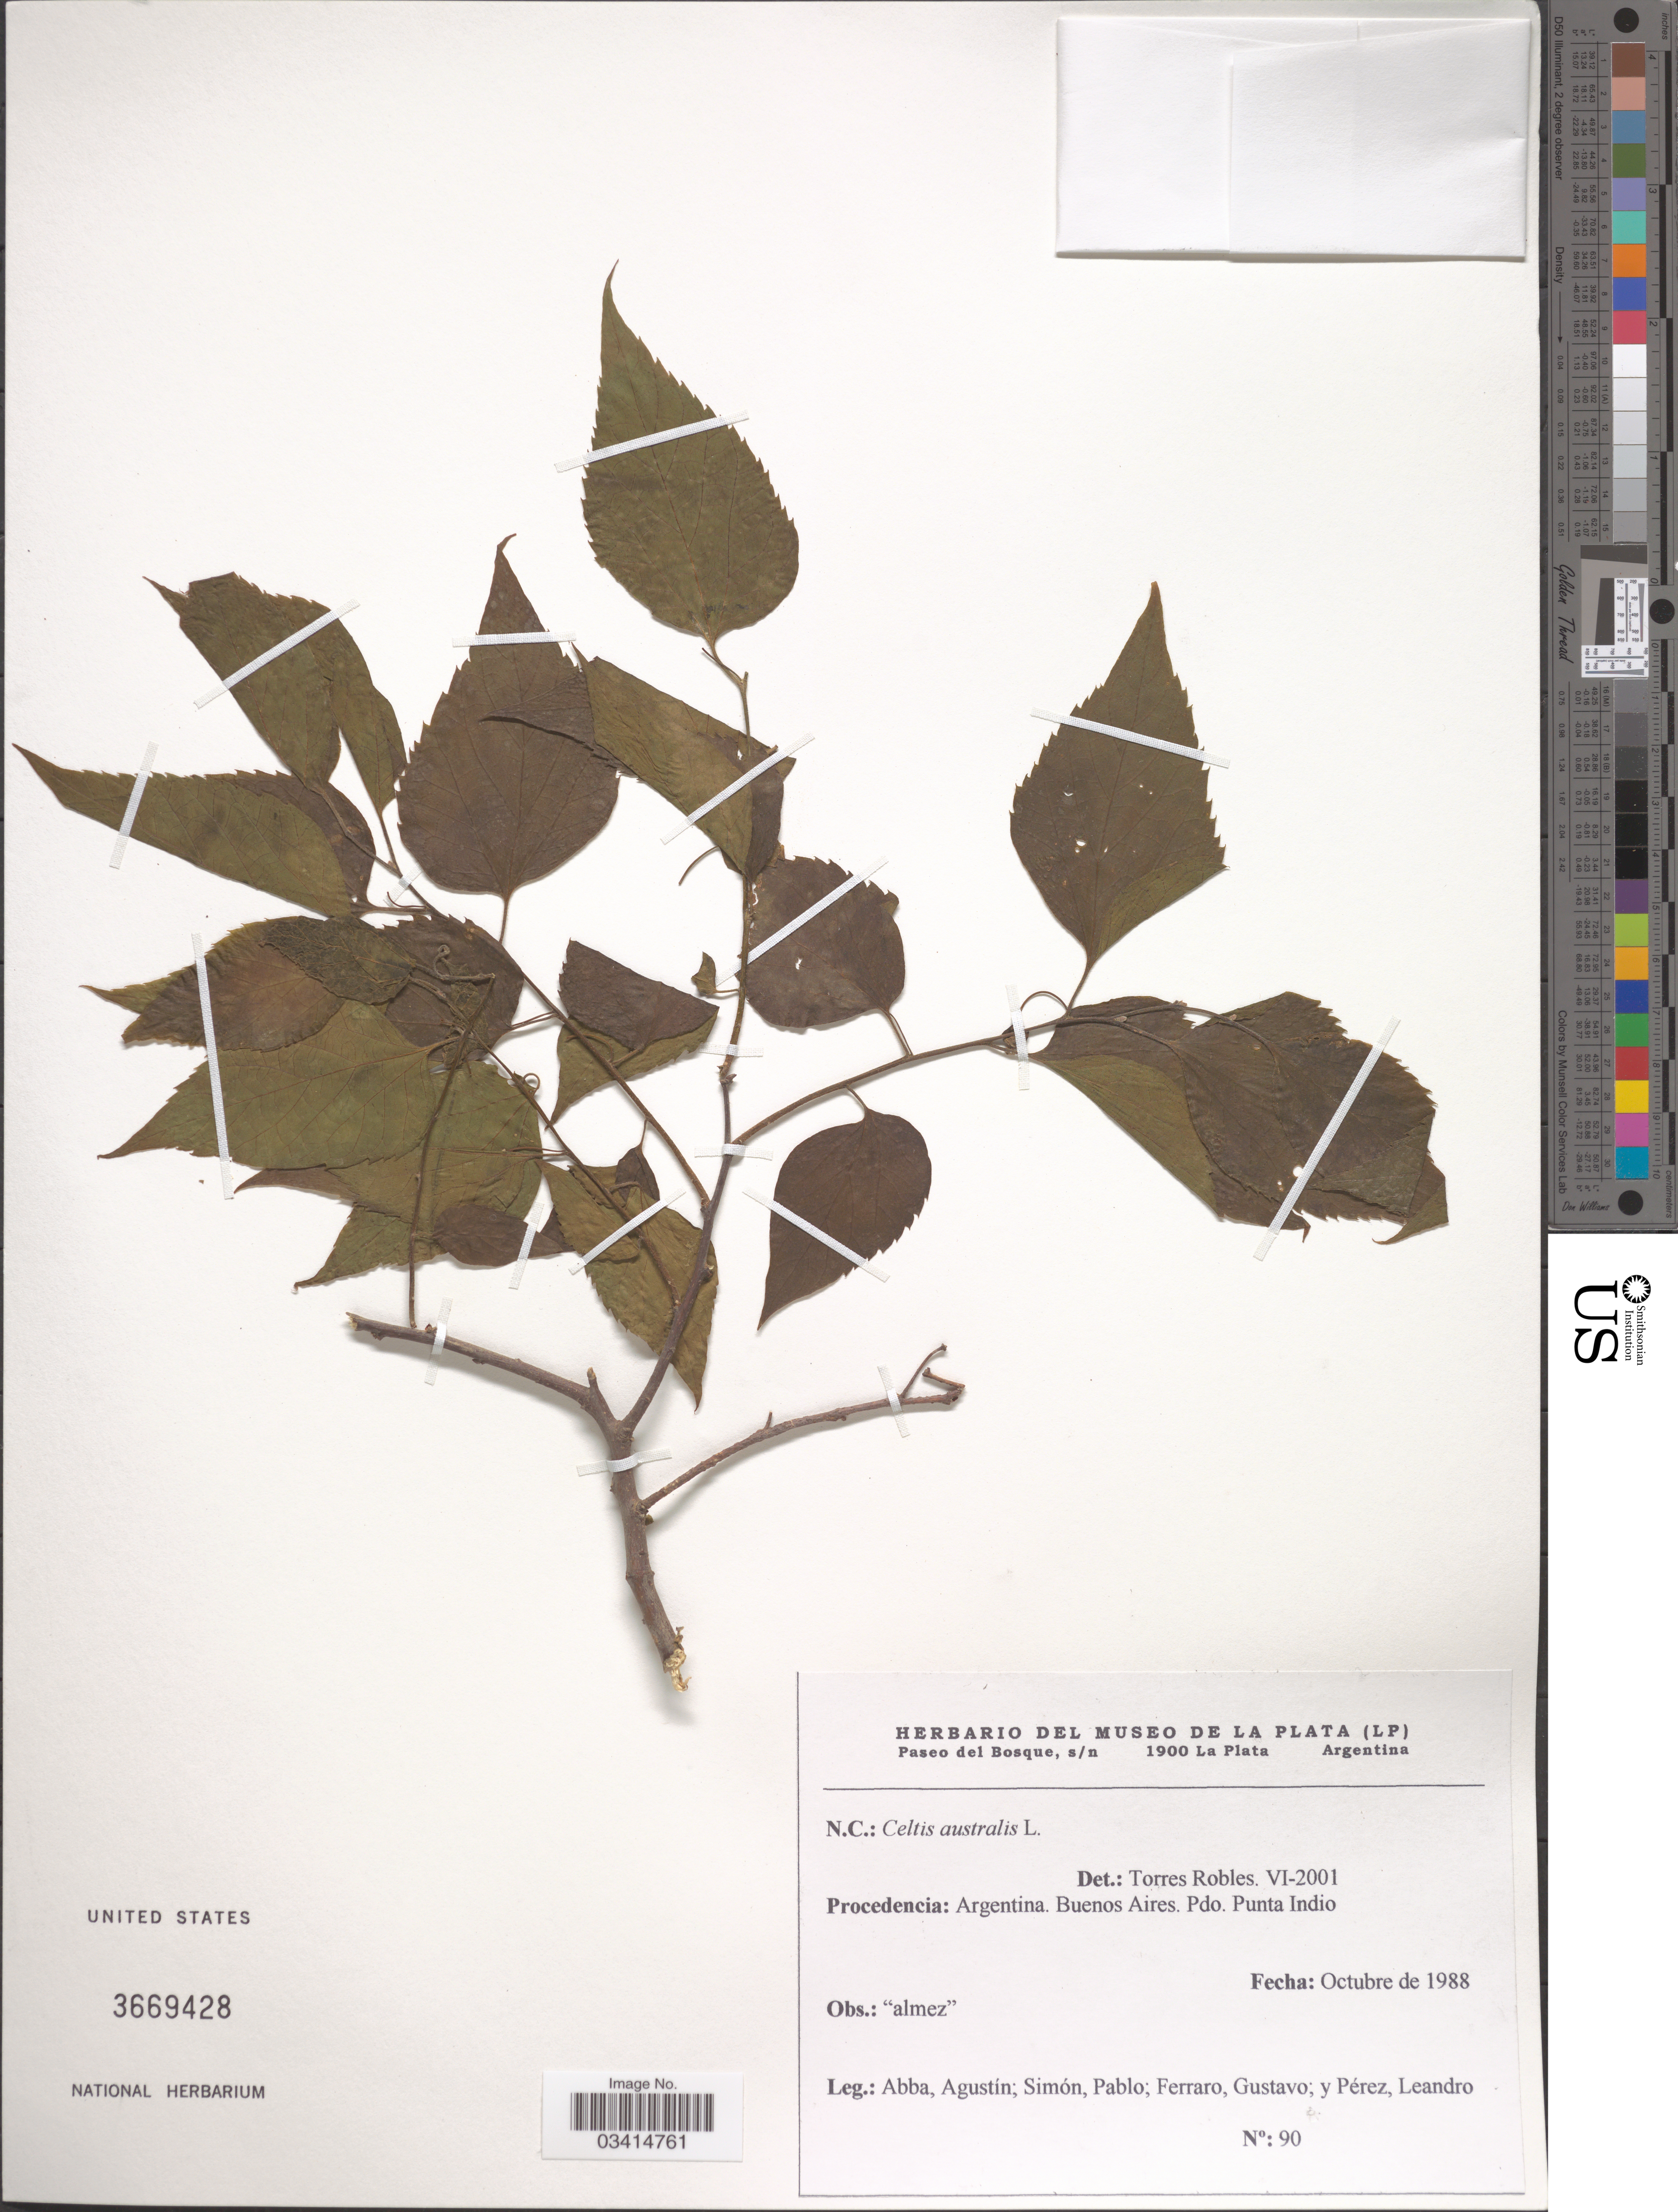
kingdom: Plantae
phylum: Tracheophyta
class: Magnoliopsida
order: Rosales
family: Cannabaceae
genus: Celtis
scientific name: Celtis australis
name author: L.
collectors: A. Abba, P. M. Simón, G. Ferraro & L. Pérez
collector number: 90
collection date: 1988-10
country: Argentina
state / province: Buenos Aires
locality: Pdo. Punta Indio.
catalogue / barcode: US 3669428